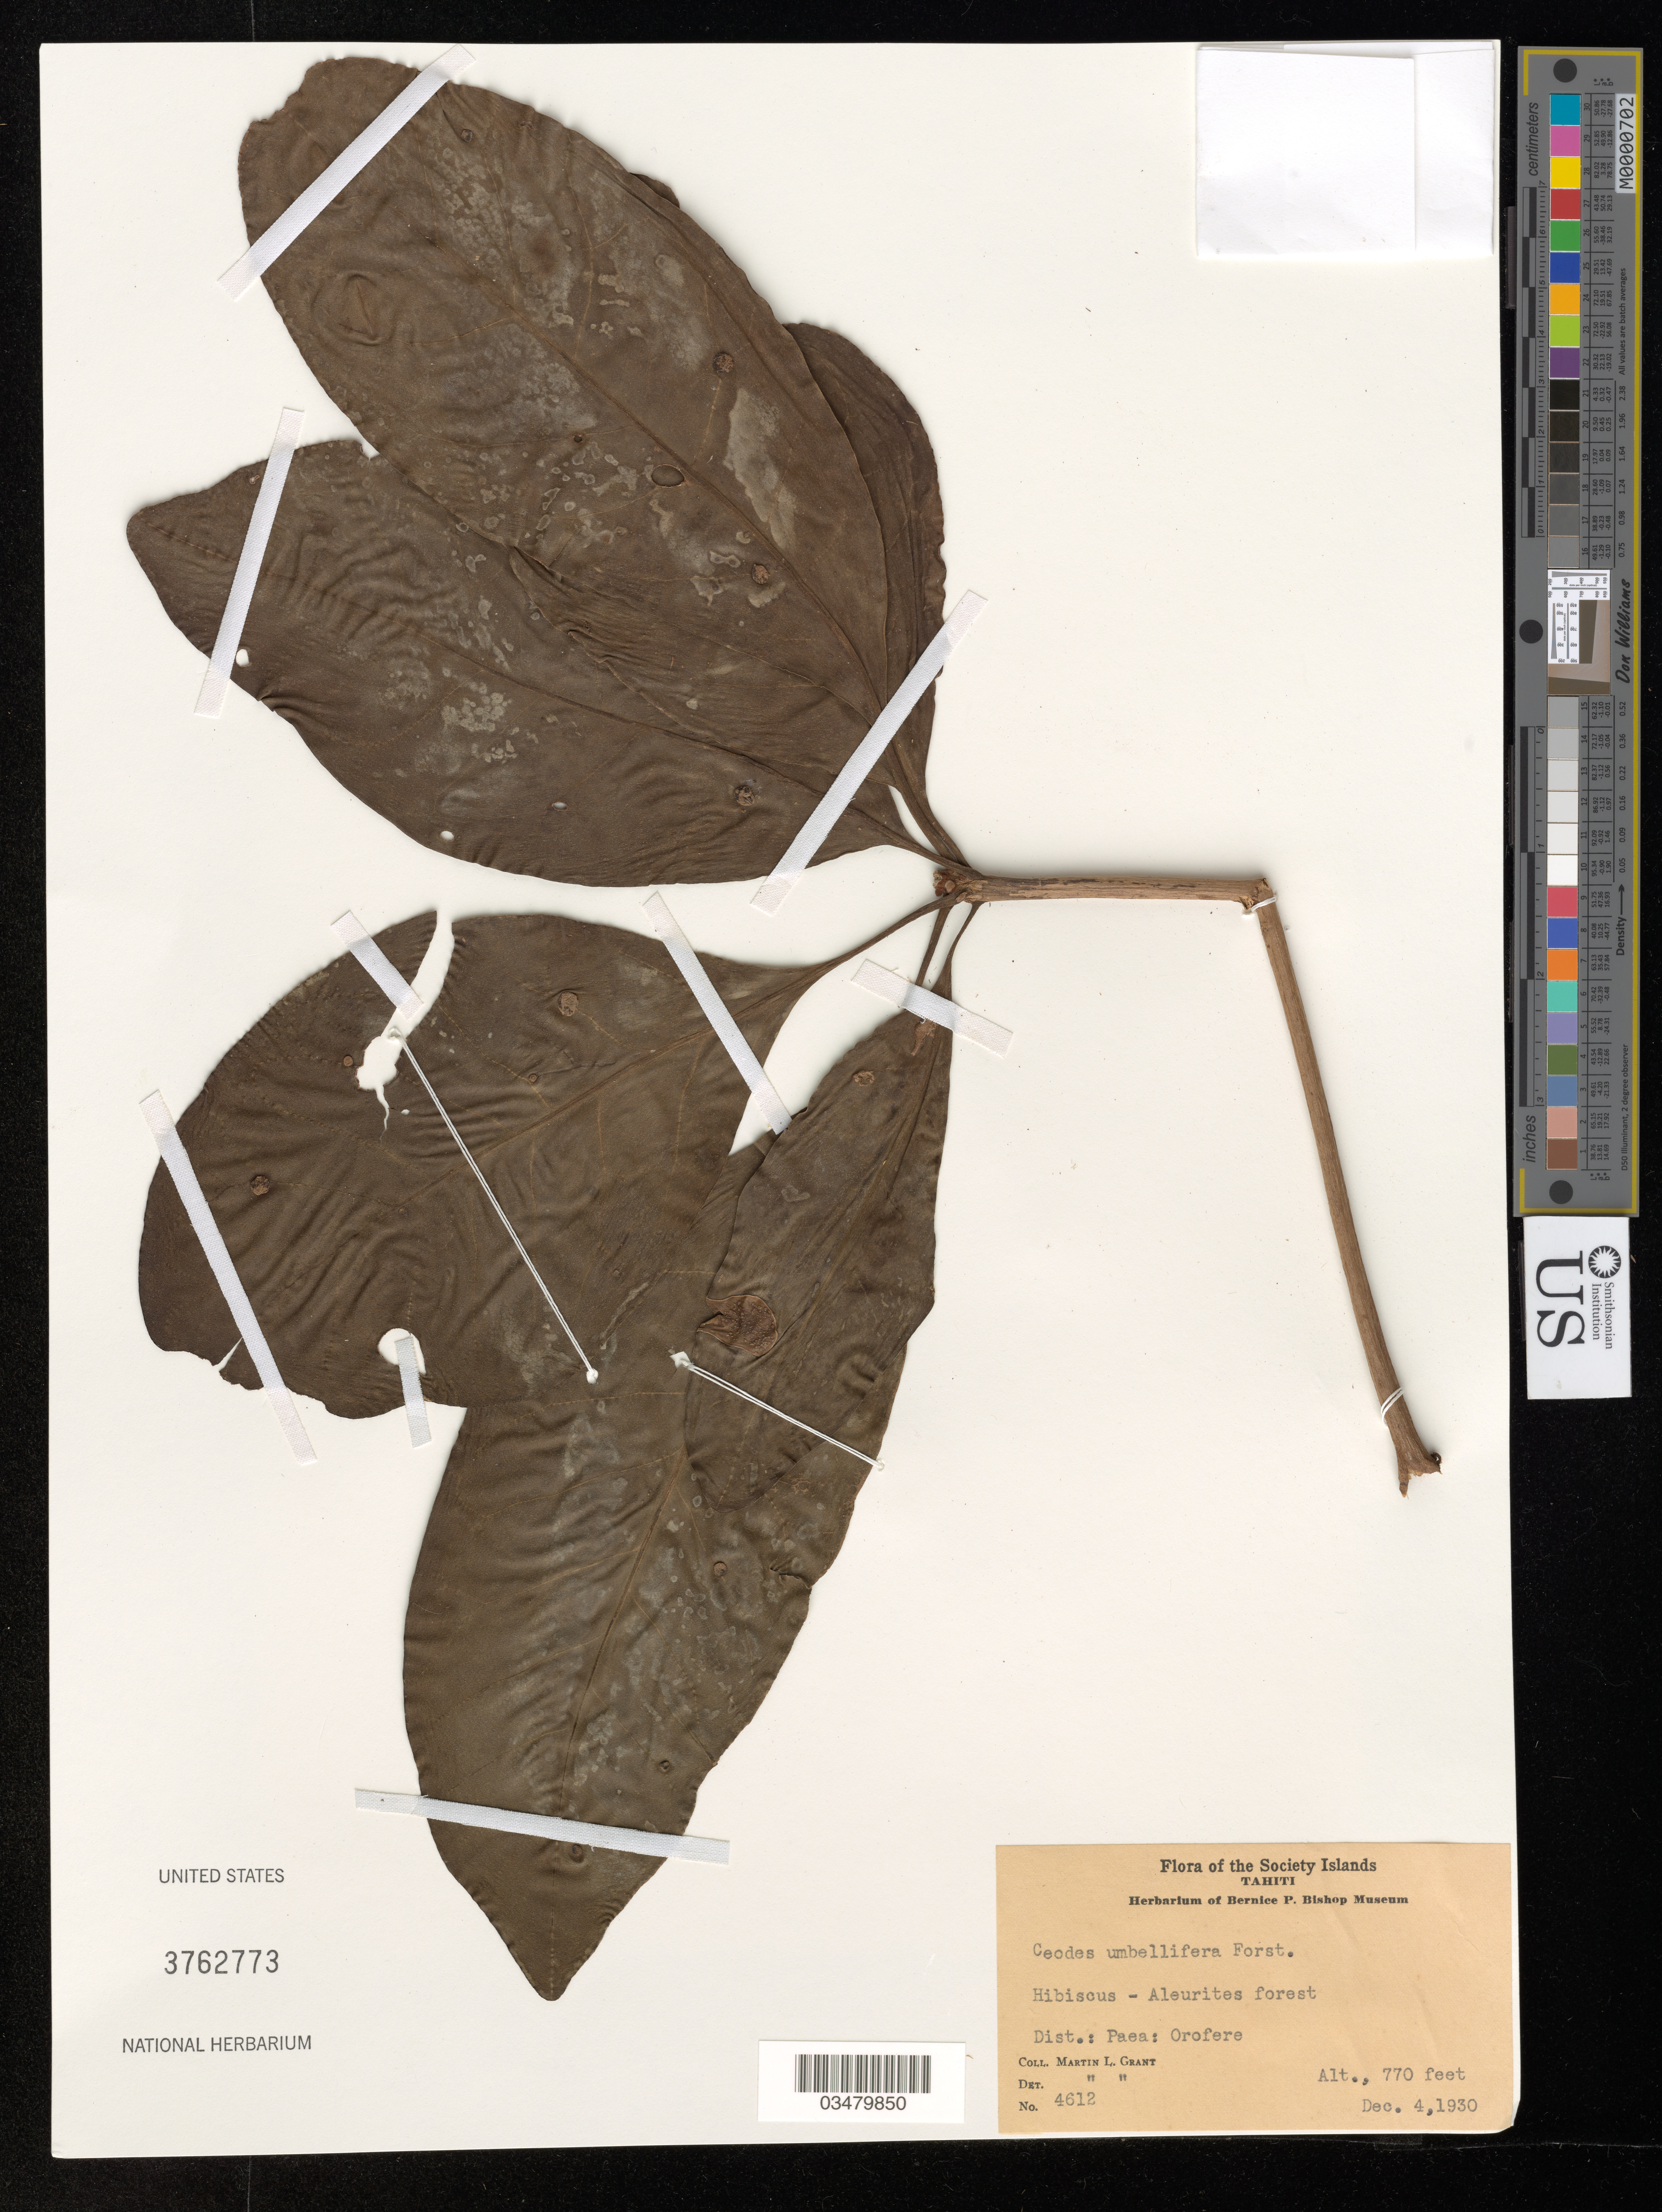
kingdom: Plantae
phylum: Tracheophyta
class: Magnoliopsida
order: Caryophyllales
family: Nyctaginaceae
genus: Ceodes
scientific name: Ceodes umbellifera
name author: J.R. Forst. & G. Forst.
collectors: M. L. Grant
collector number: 4612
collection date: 1930-12-04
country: French Polynesia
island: Tahiti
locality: Distr. Paea: Orofere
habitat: Forest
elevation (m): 235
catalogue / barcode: US 3762773